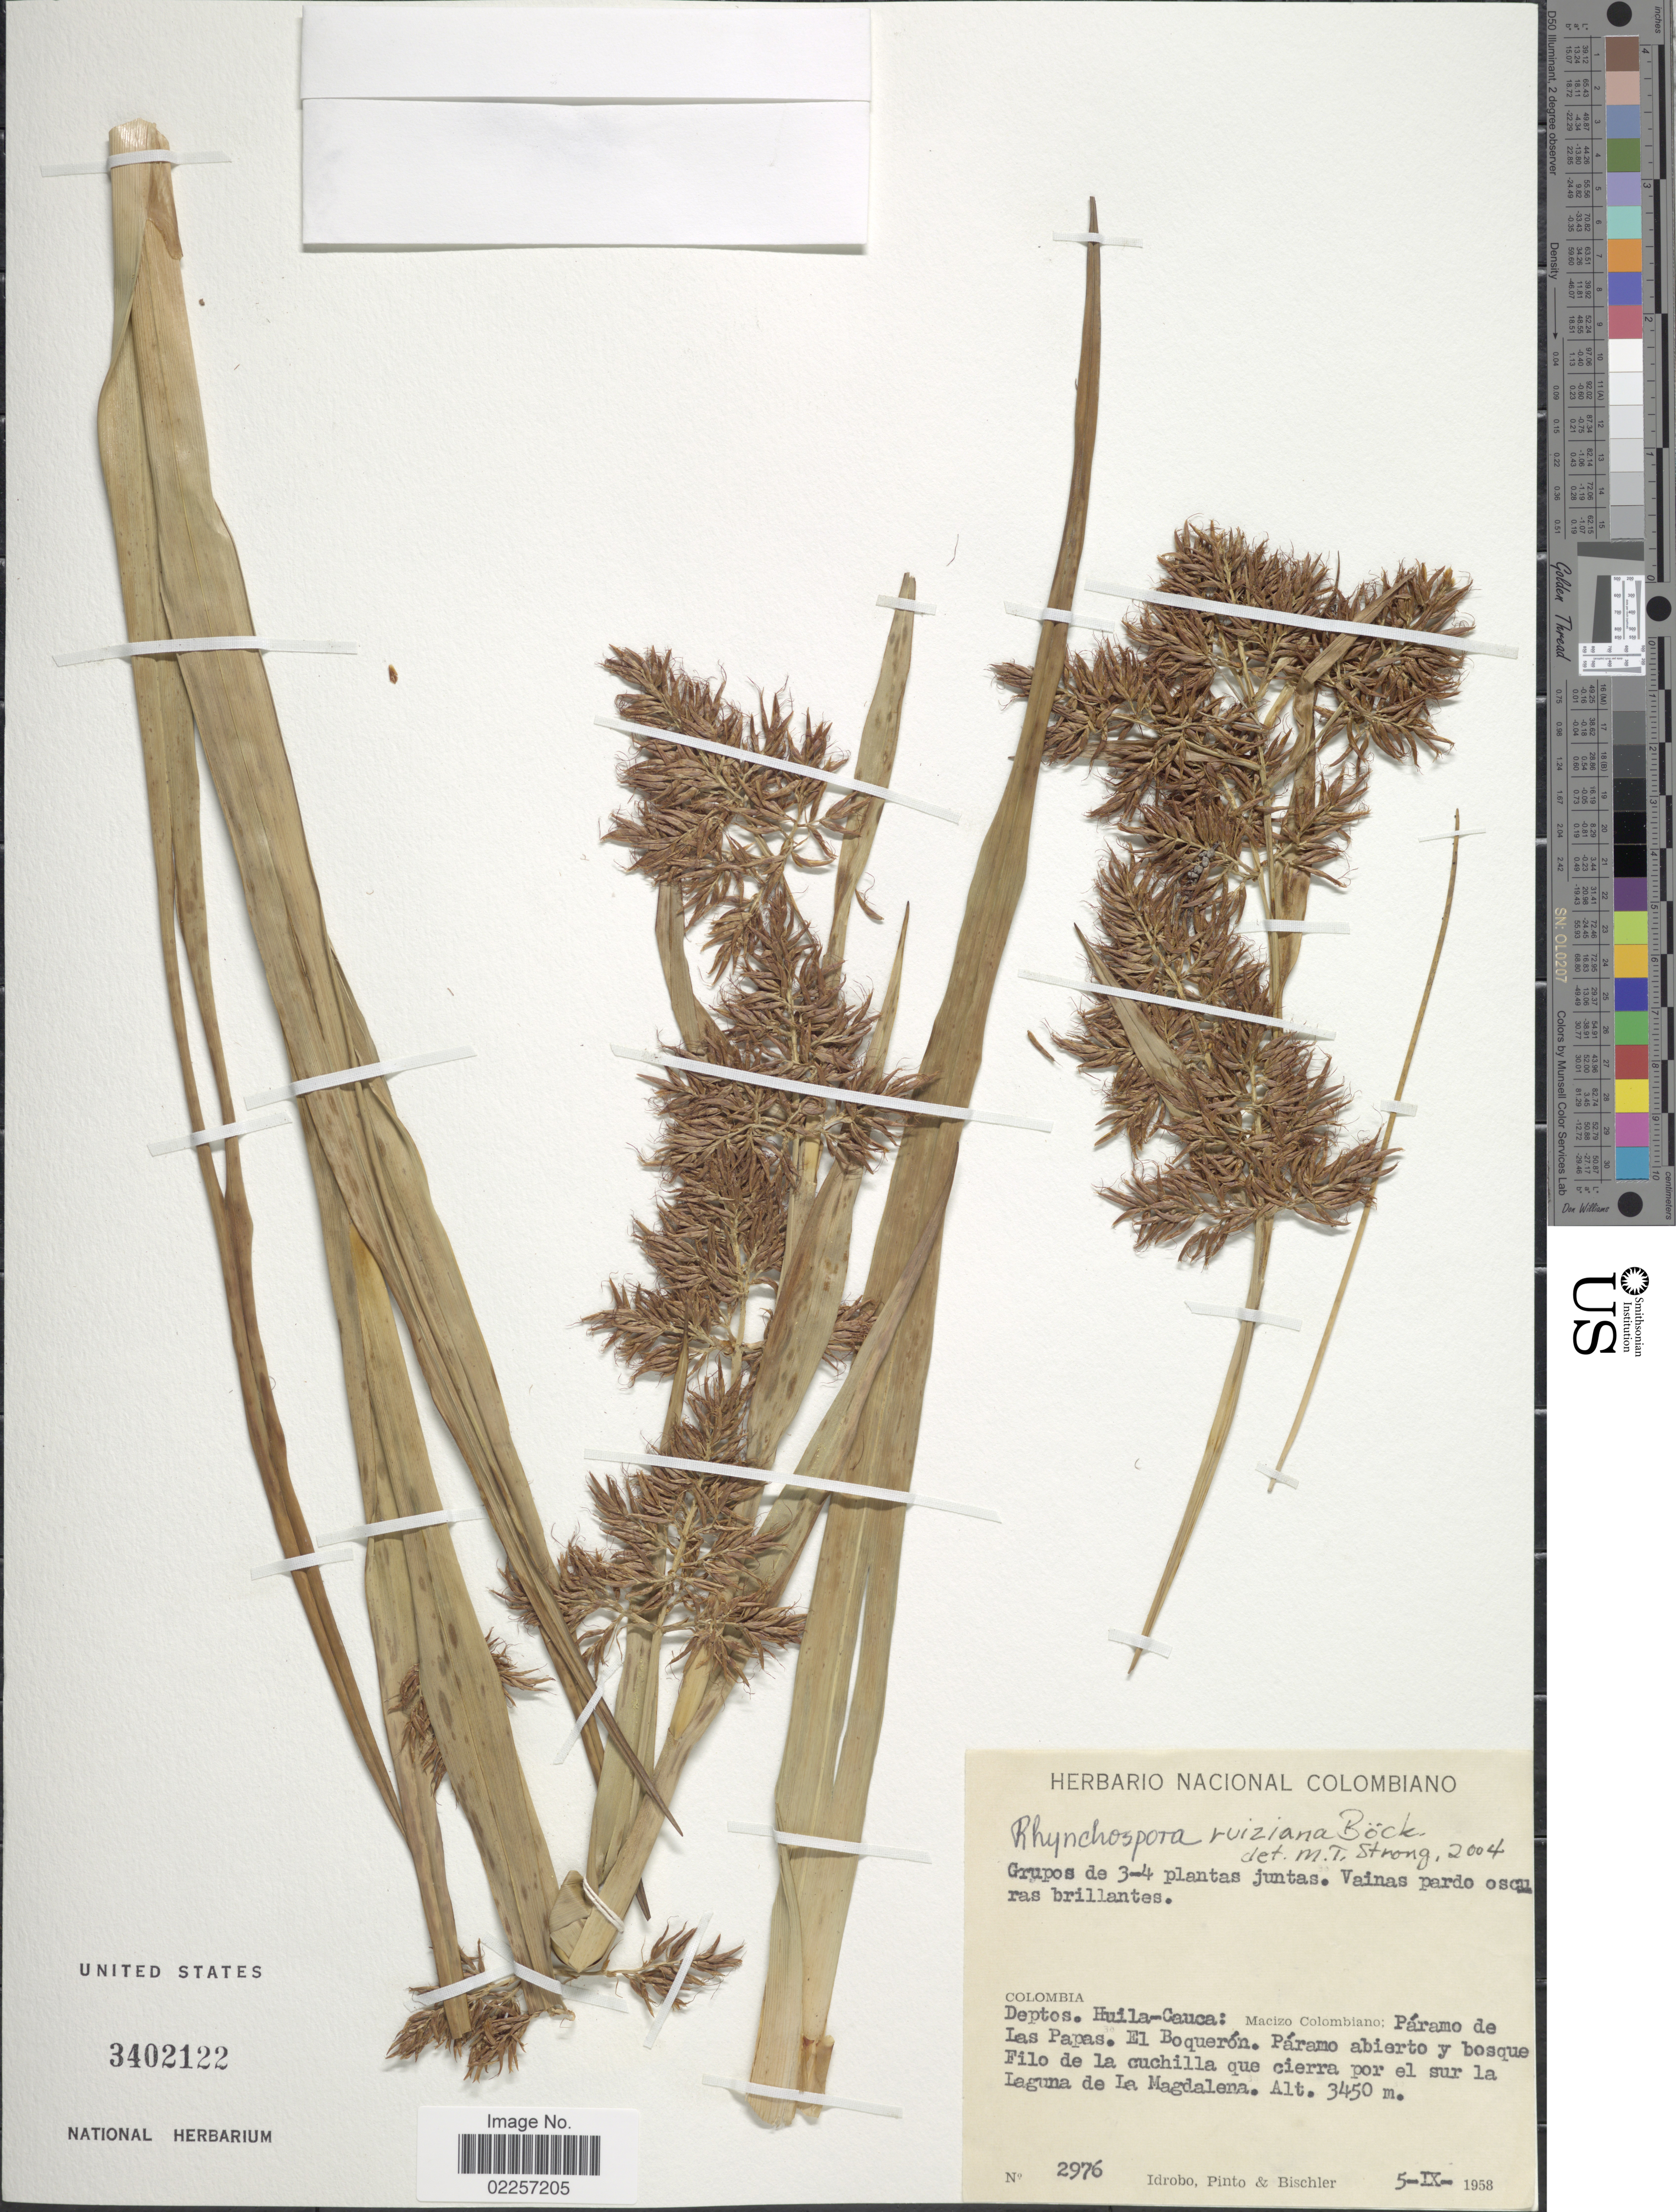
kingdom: Plantae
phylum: Tracheophyta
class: Liliopsida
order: Poales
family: Cyperaceae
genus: Rhynchospora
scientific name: Rhynchospora ruiziana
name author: Boeckeler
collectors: -- Idrobo, Pinto, -- & -. Bischler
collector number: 2976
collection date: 1958-09-05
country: Colombia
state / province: Cauca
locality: Deptos. Huila-Cauca: Macizo Colombiano: Paramo de Las Papas, el Boqueron, Paramo abierto y bosque Fila de la cuchilla que cierra por el sur la Laguna de La Magdalena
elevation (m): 3450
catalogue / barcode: US 3402122